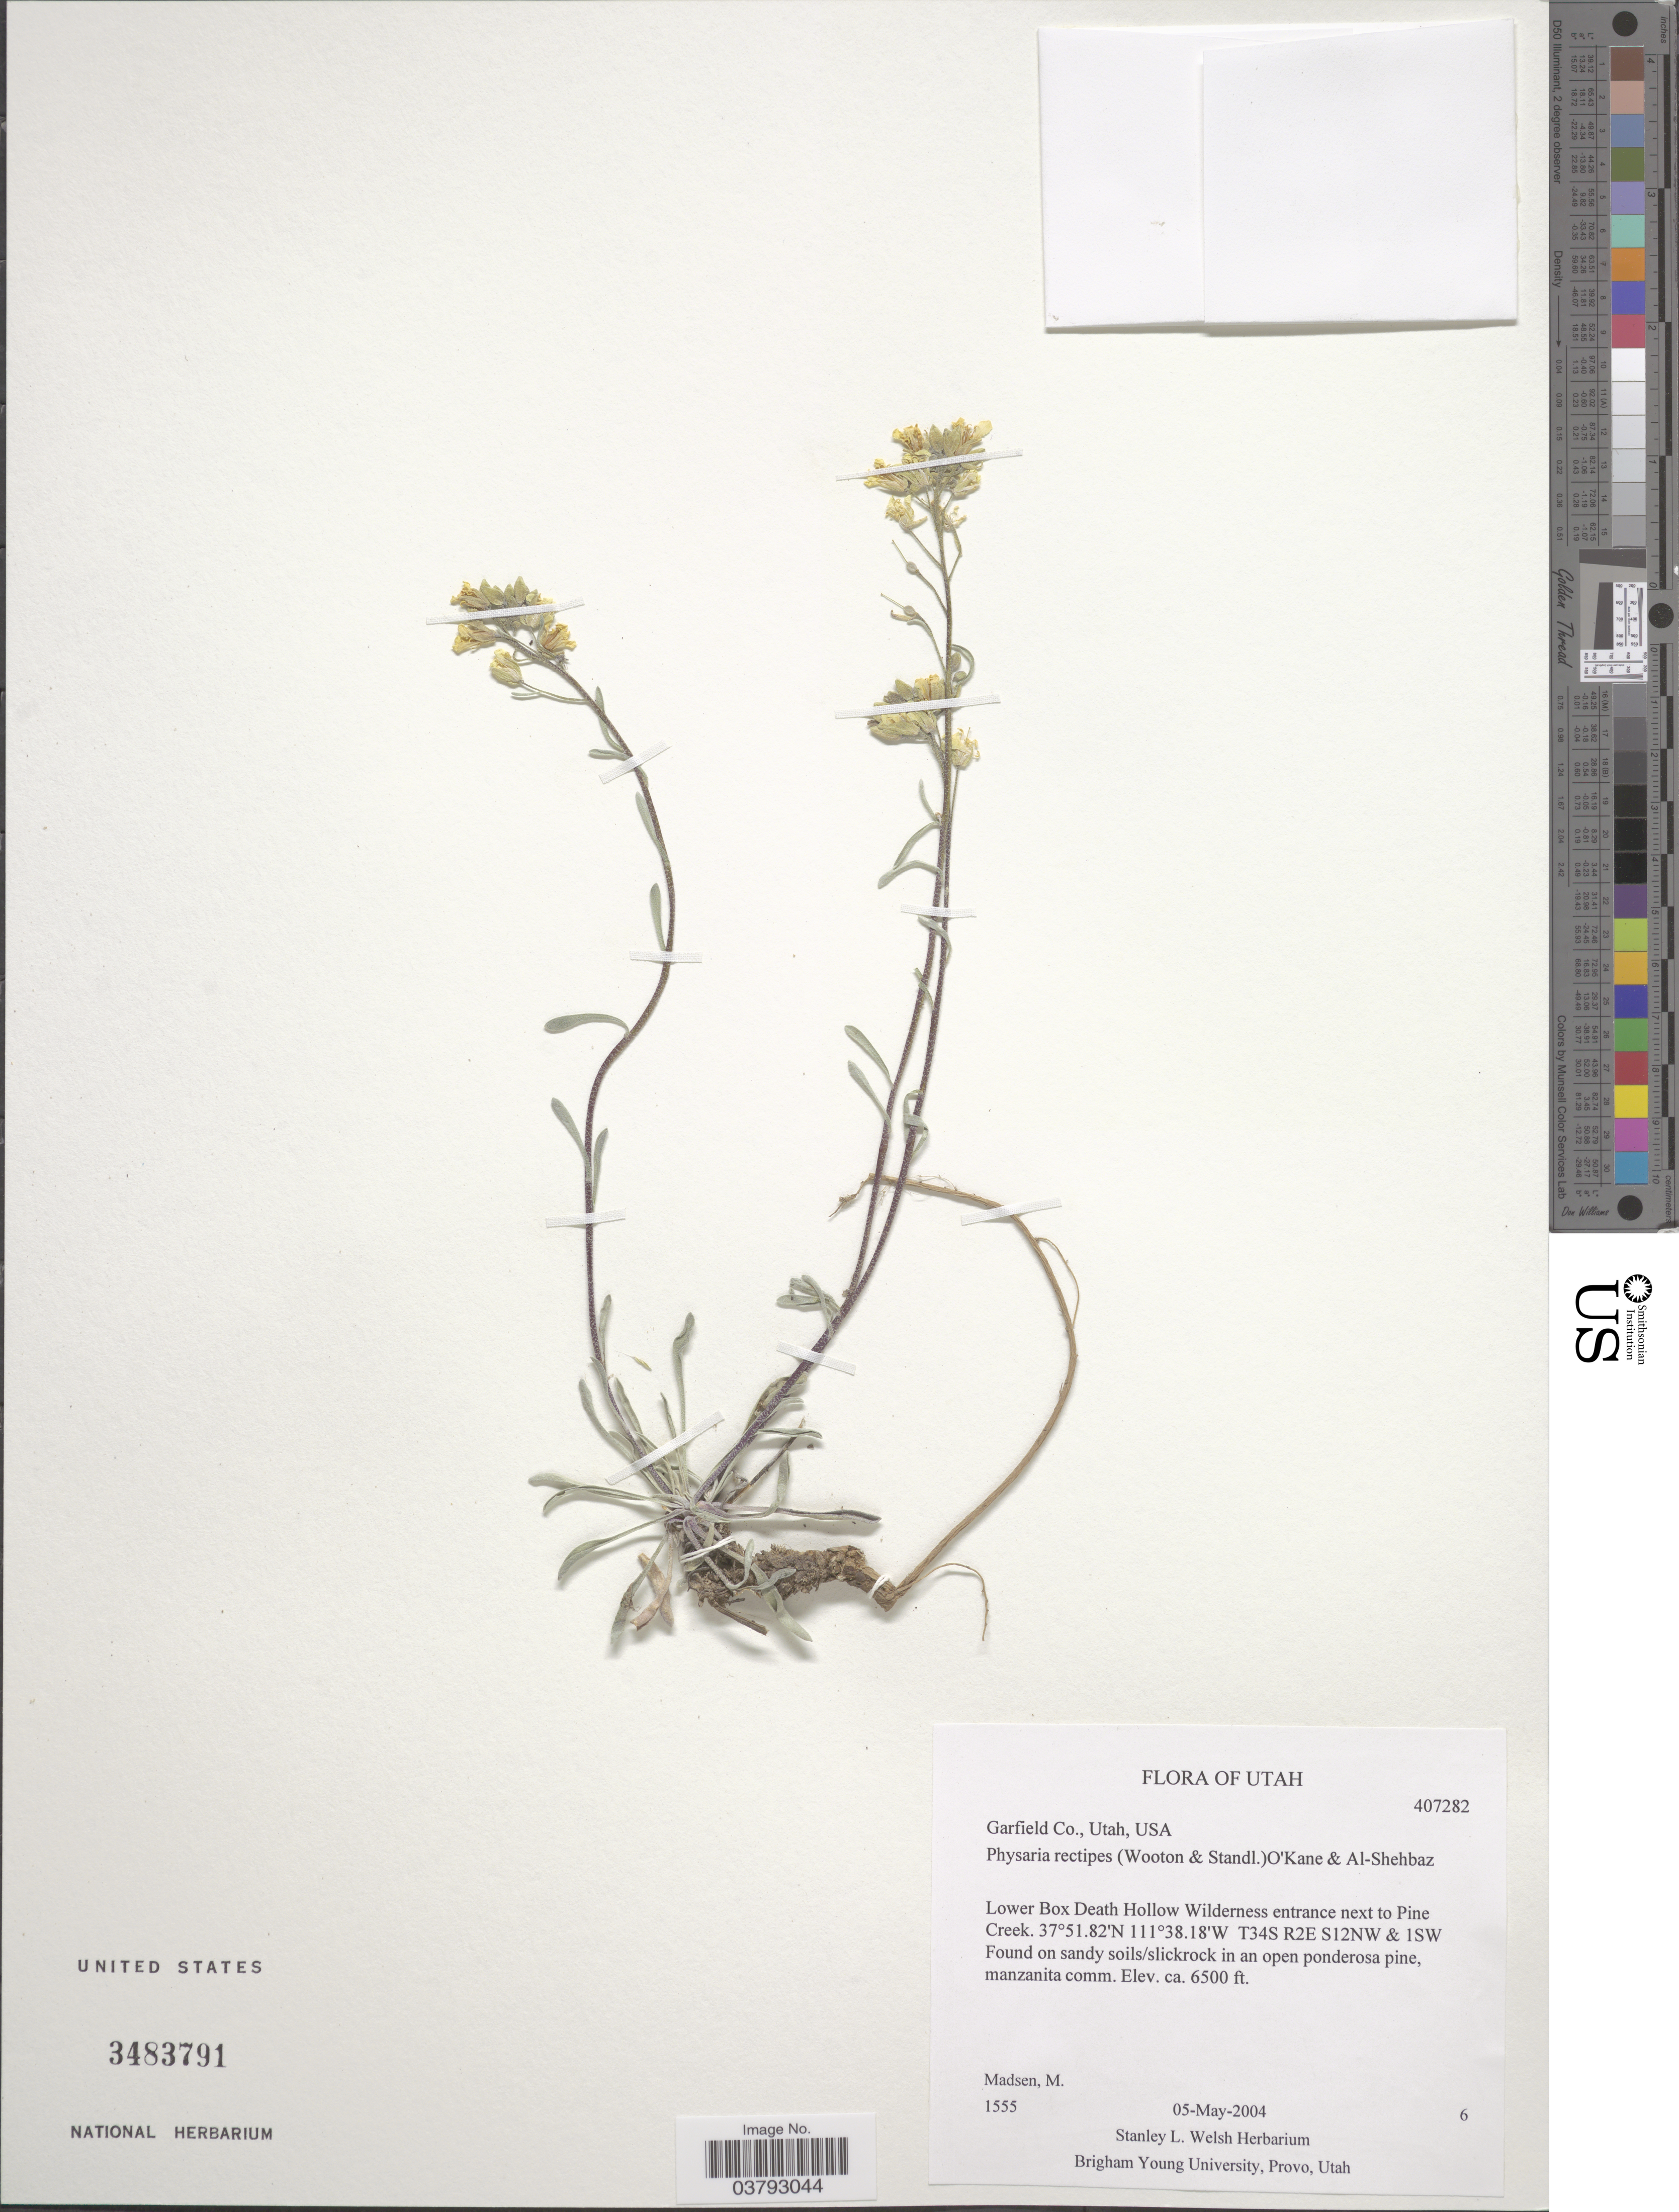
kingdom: Plantae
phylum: Tracheophyta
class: Magnoliopsida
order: Brassicales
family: Brassicaceae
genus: Physaria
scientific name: Physaria rectipes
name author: (Wooton & Standl.) O'Kane & Al-Shehbaz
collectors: M. Madsen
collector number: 1555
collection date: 2004-05-05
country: United States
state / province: Utah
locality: Garfield Co. Lower Box Death Hollow Wilderness entrance next to Pine Creek. T34S R2E S12NW & 1SW.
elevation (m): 1981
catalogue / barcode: US 3483791